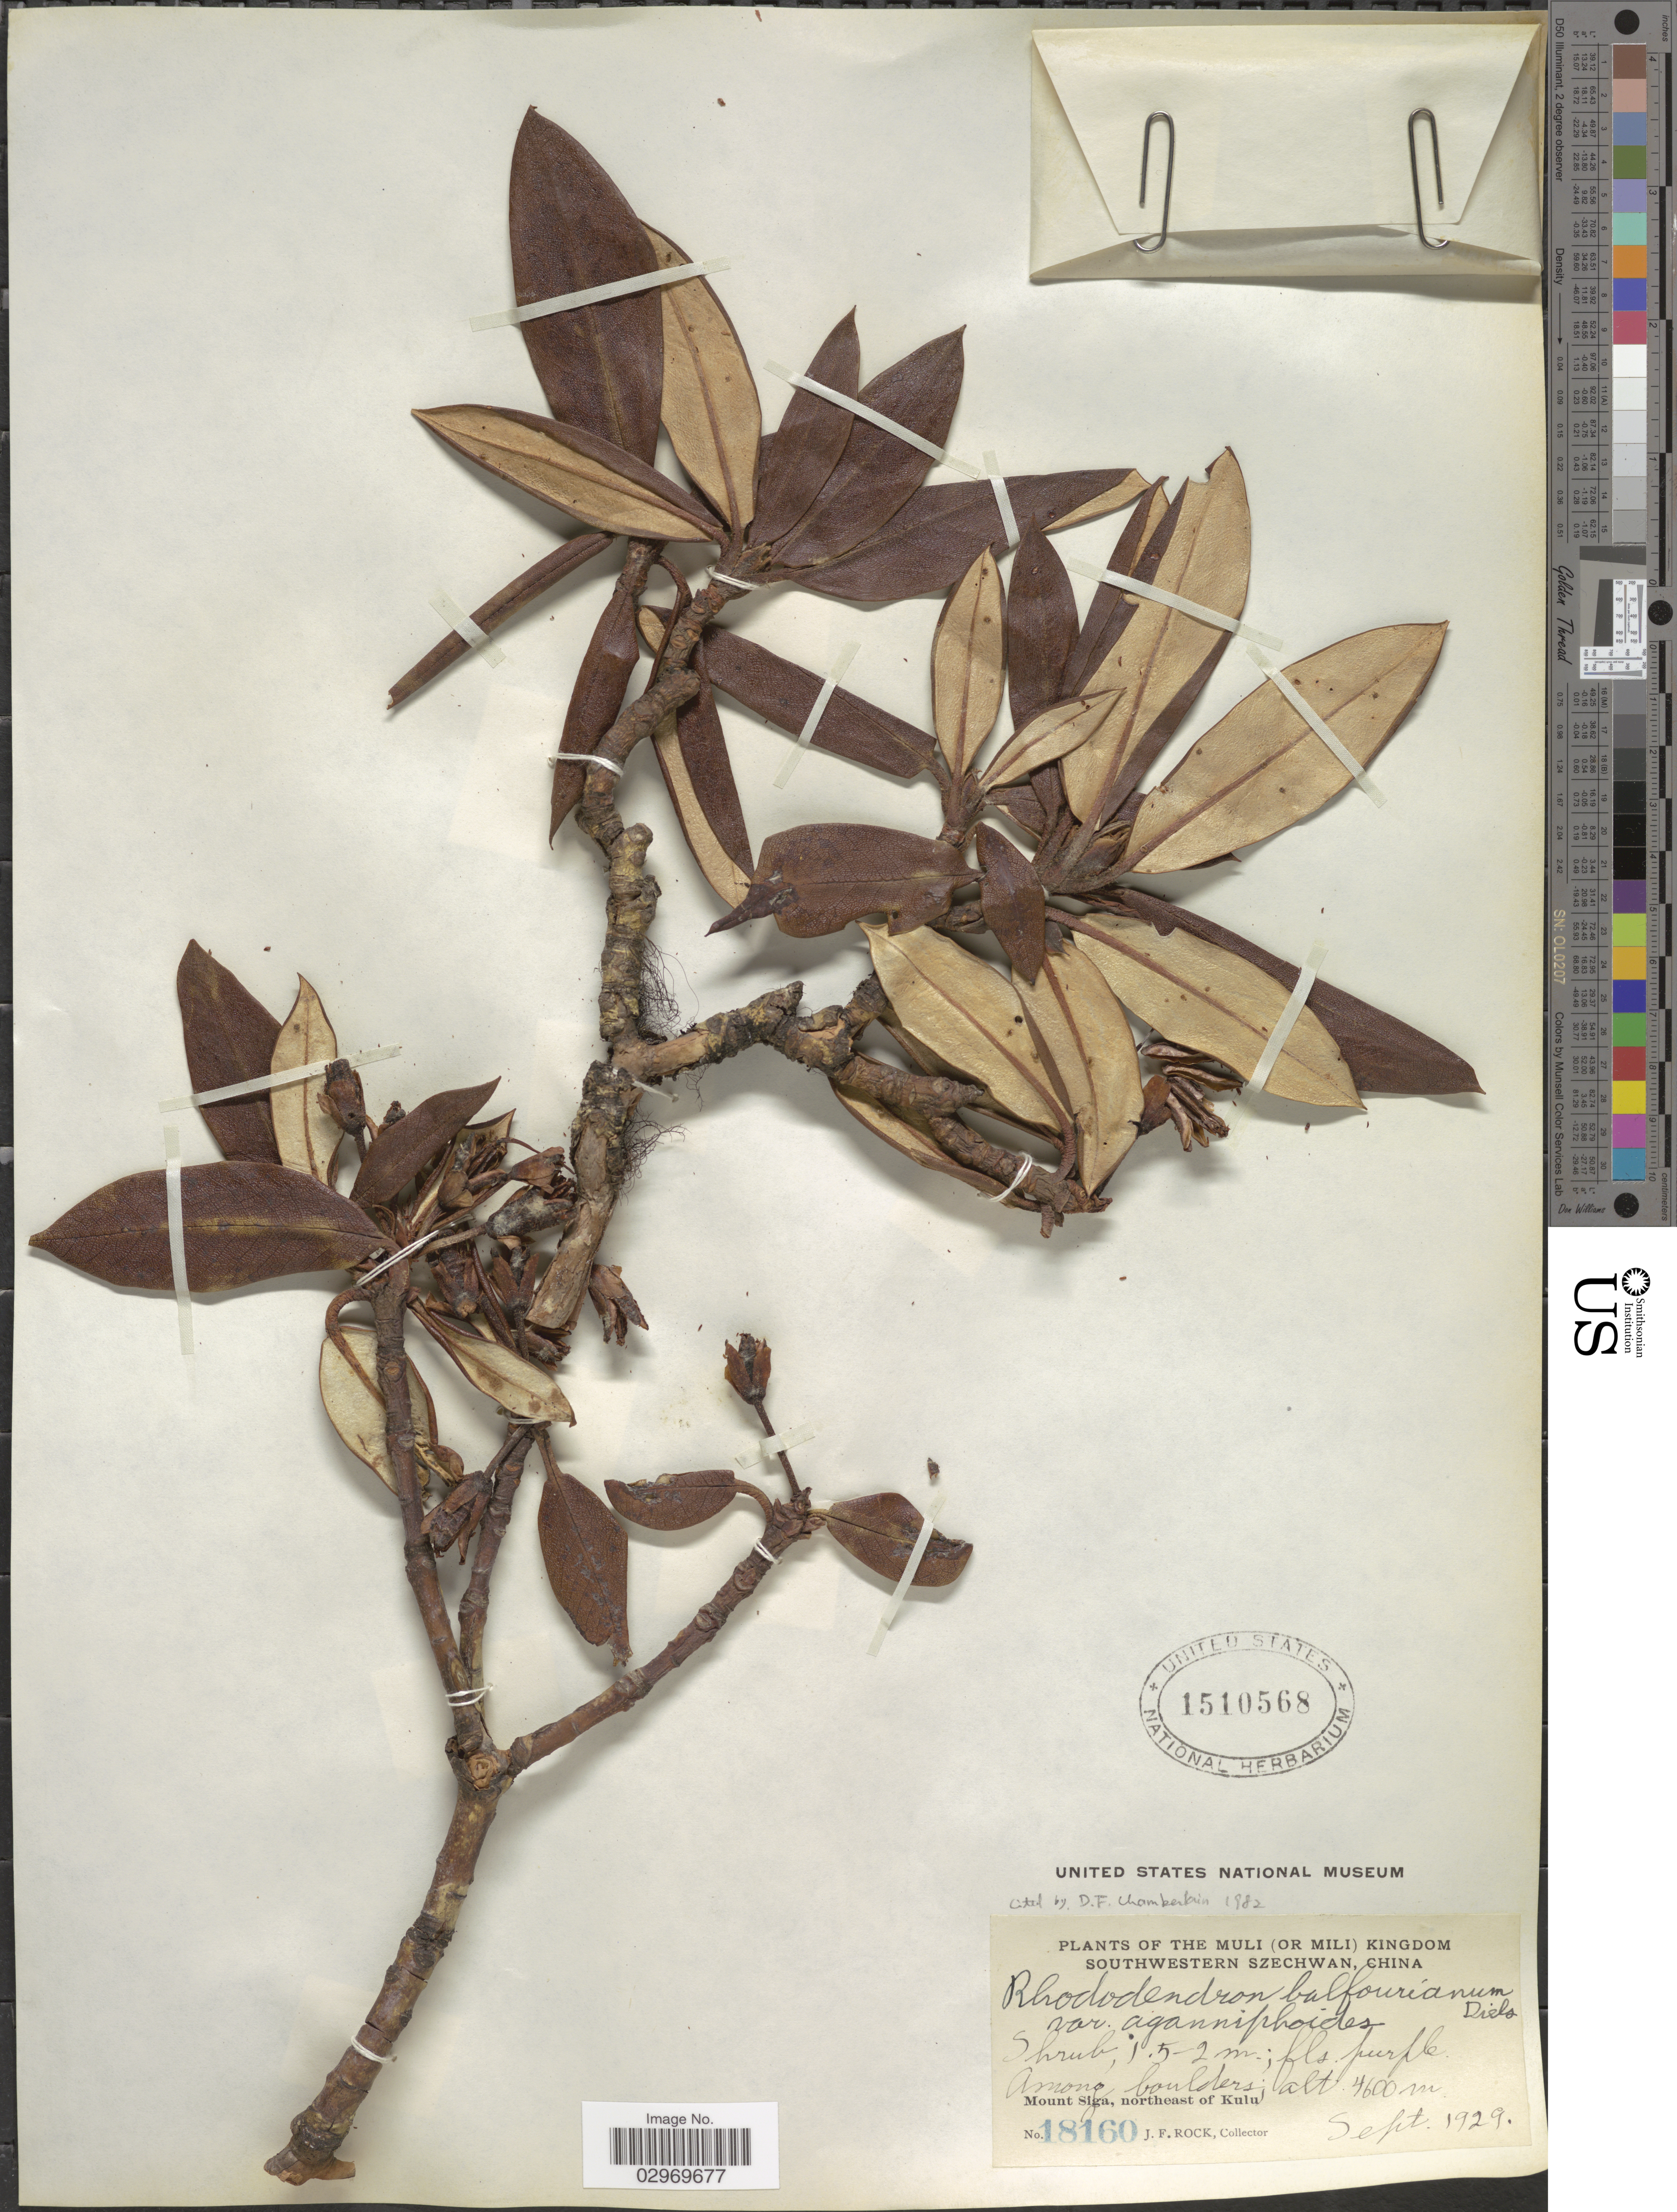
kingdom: Plantae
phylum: Tracheophyta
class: Magnoliopsida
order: Ericales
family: Ericaceae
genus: Rhododendron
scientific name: Rhododendron balfourianum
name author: Diels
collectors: J. Rock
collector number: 18160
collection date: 1929-09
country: China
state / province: Sichuan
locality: The Muli (or Mili) Kingdom, Southwestern Szechwan. Mount Siga, northeast of Kulu.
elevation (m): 4600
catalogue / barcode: US 1510568